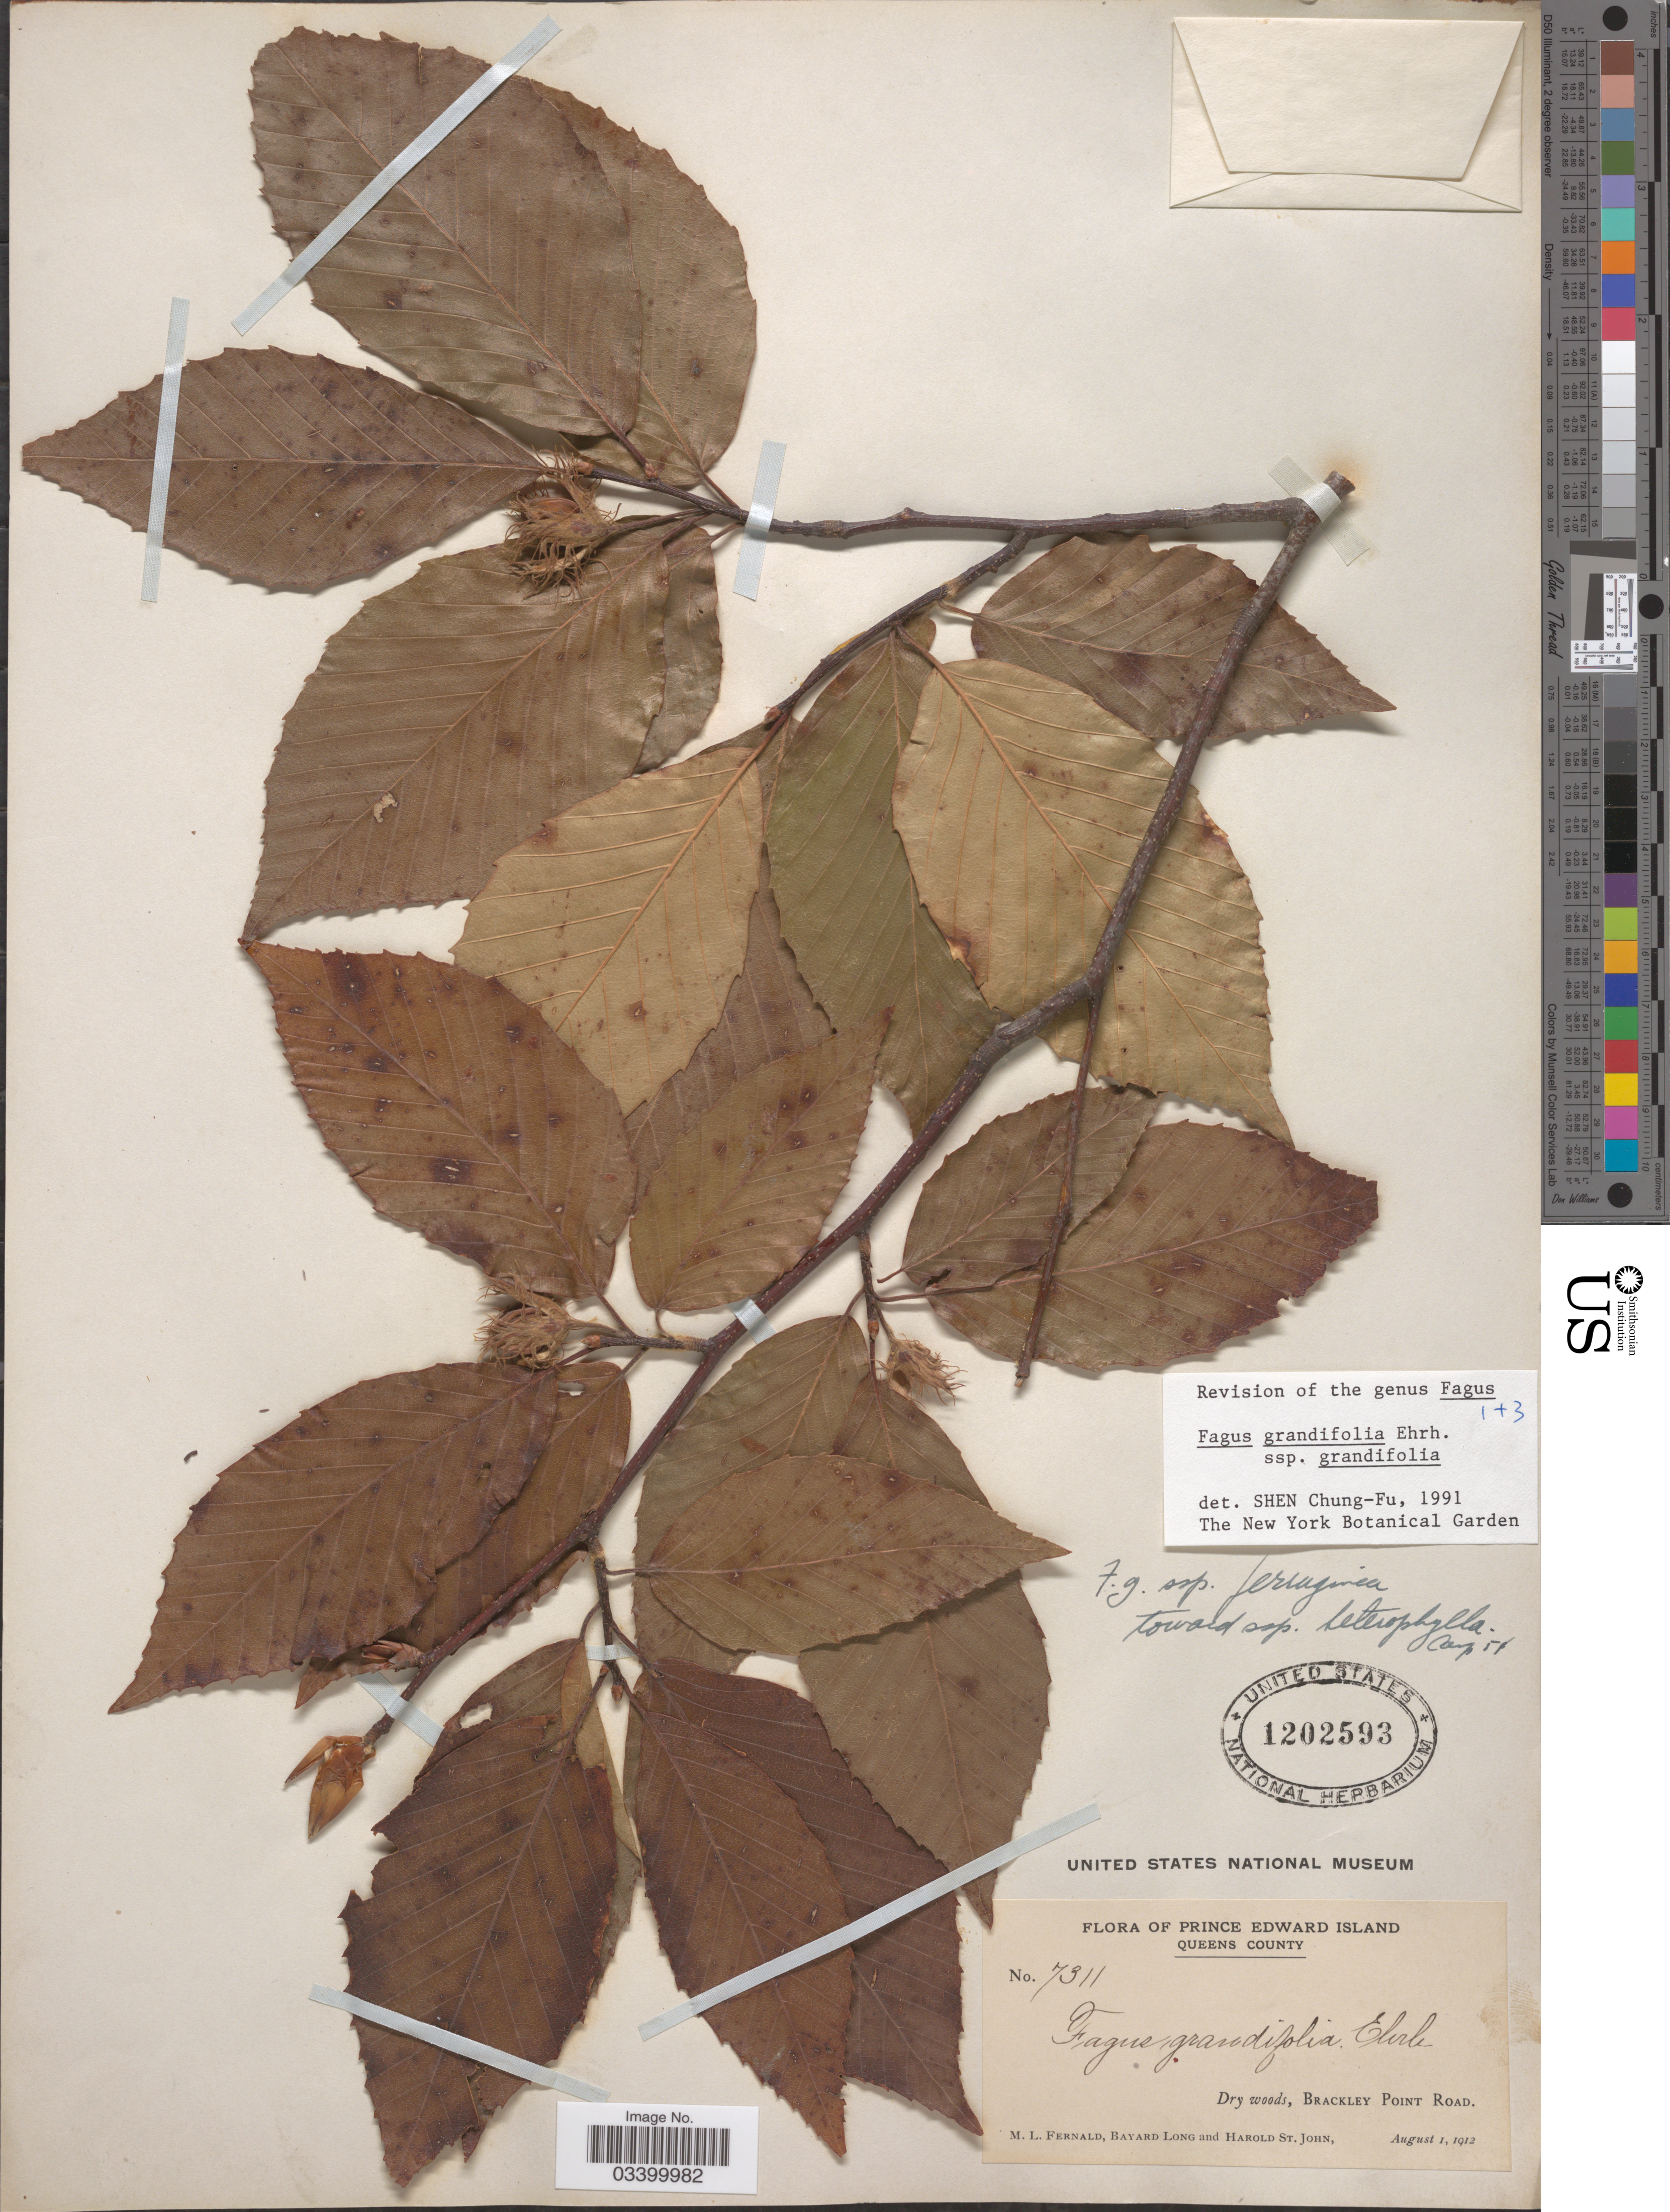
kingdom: Plantae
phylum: Tracheophyta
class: Magnoliopsida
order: Fagales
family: Fagaceae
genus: Fagus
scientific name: Fagus grandifolia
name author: Ehrh.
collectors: M. L. Fernald, B. Long & H. St. John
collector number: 7311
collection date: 1912-08-01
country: Canada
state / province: Prince Edward Island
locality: Queens County. Brackley Point Road.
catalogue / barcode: US 1202593